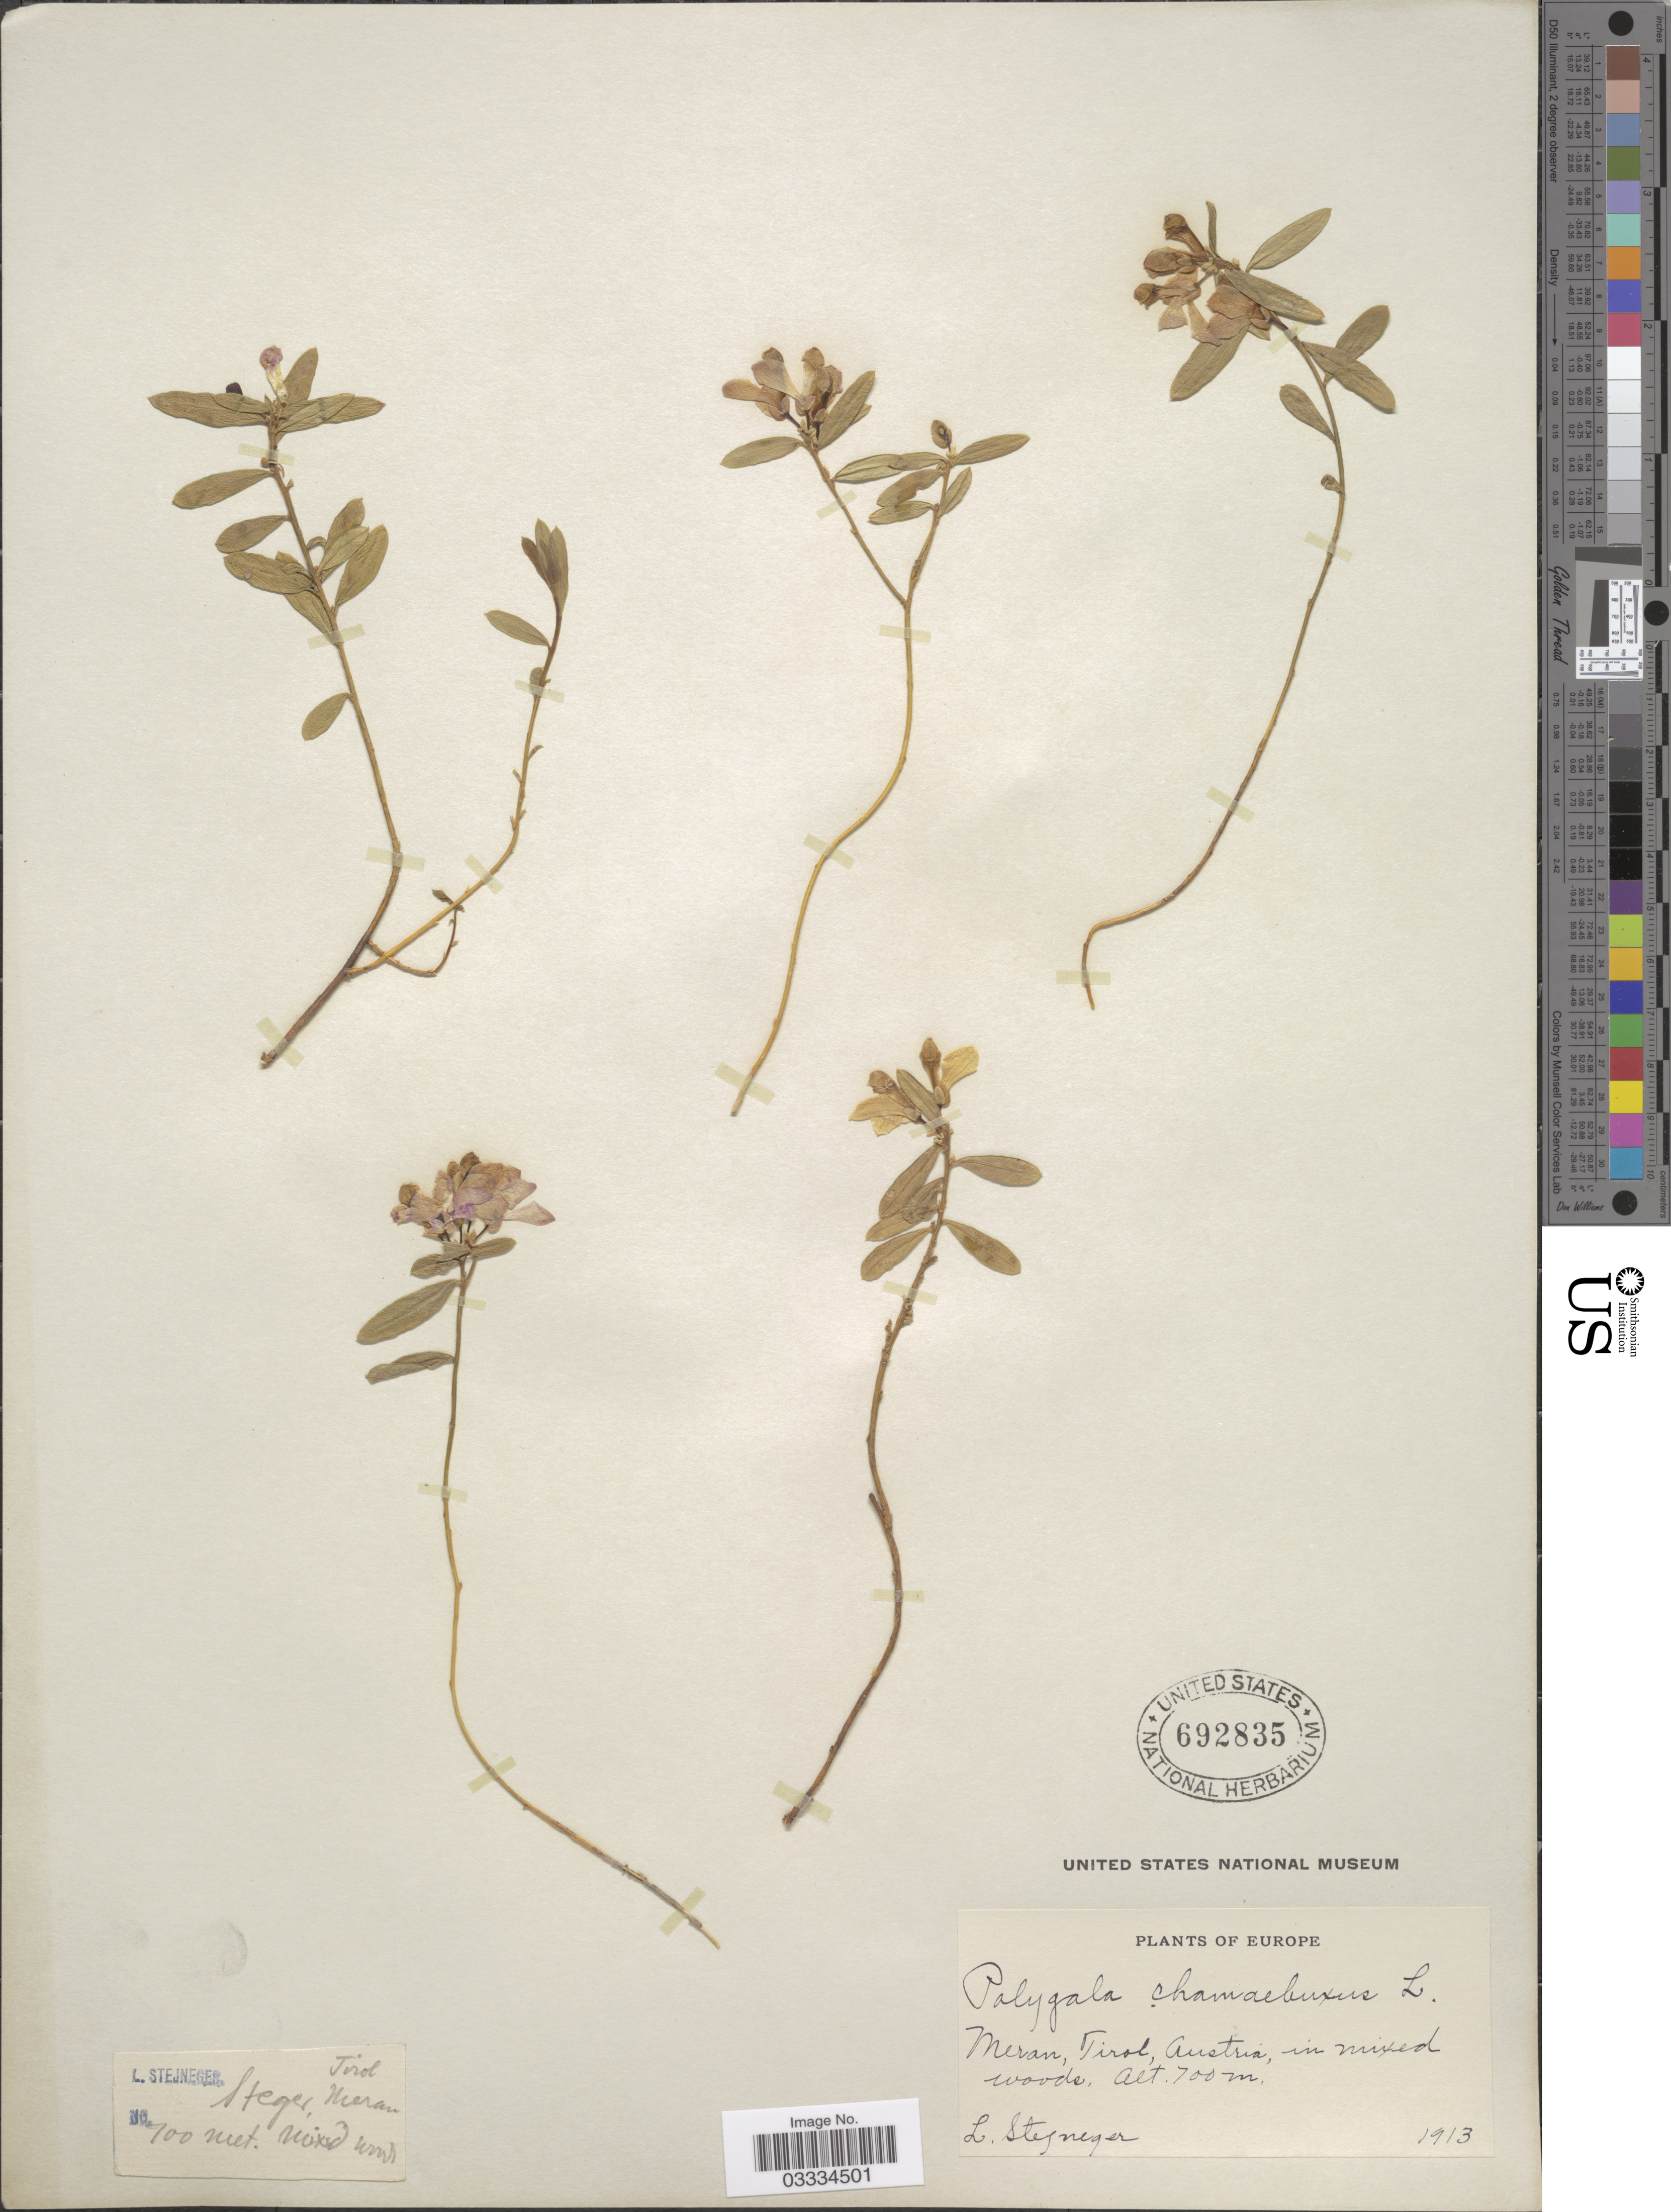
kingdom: Plantae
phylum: Tracheophyta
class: Magnoliopsida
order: Fabales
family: Polygalaceae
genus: Polygaloides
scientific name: Polygaloides chamaebuxus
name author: (L.) O. Schwarz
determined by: Strong, Mark T., (BOT), Smithsonian Institution - National Museum of Natural History (UNITED STATES)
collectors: L. Stegneger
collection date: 1913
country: Austria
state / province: Tirol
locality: Steger [unsure placement], Meran.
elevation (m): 700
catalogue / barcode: US 692835